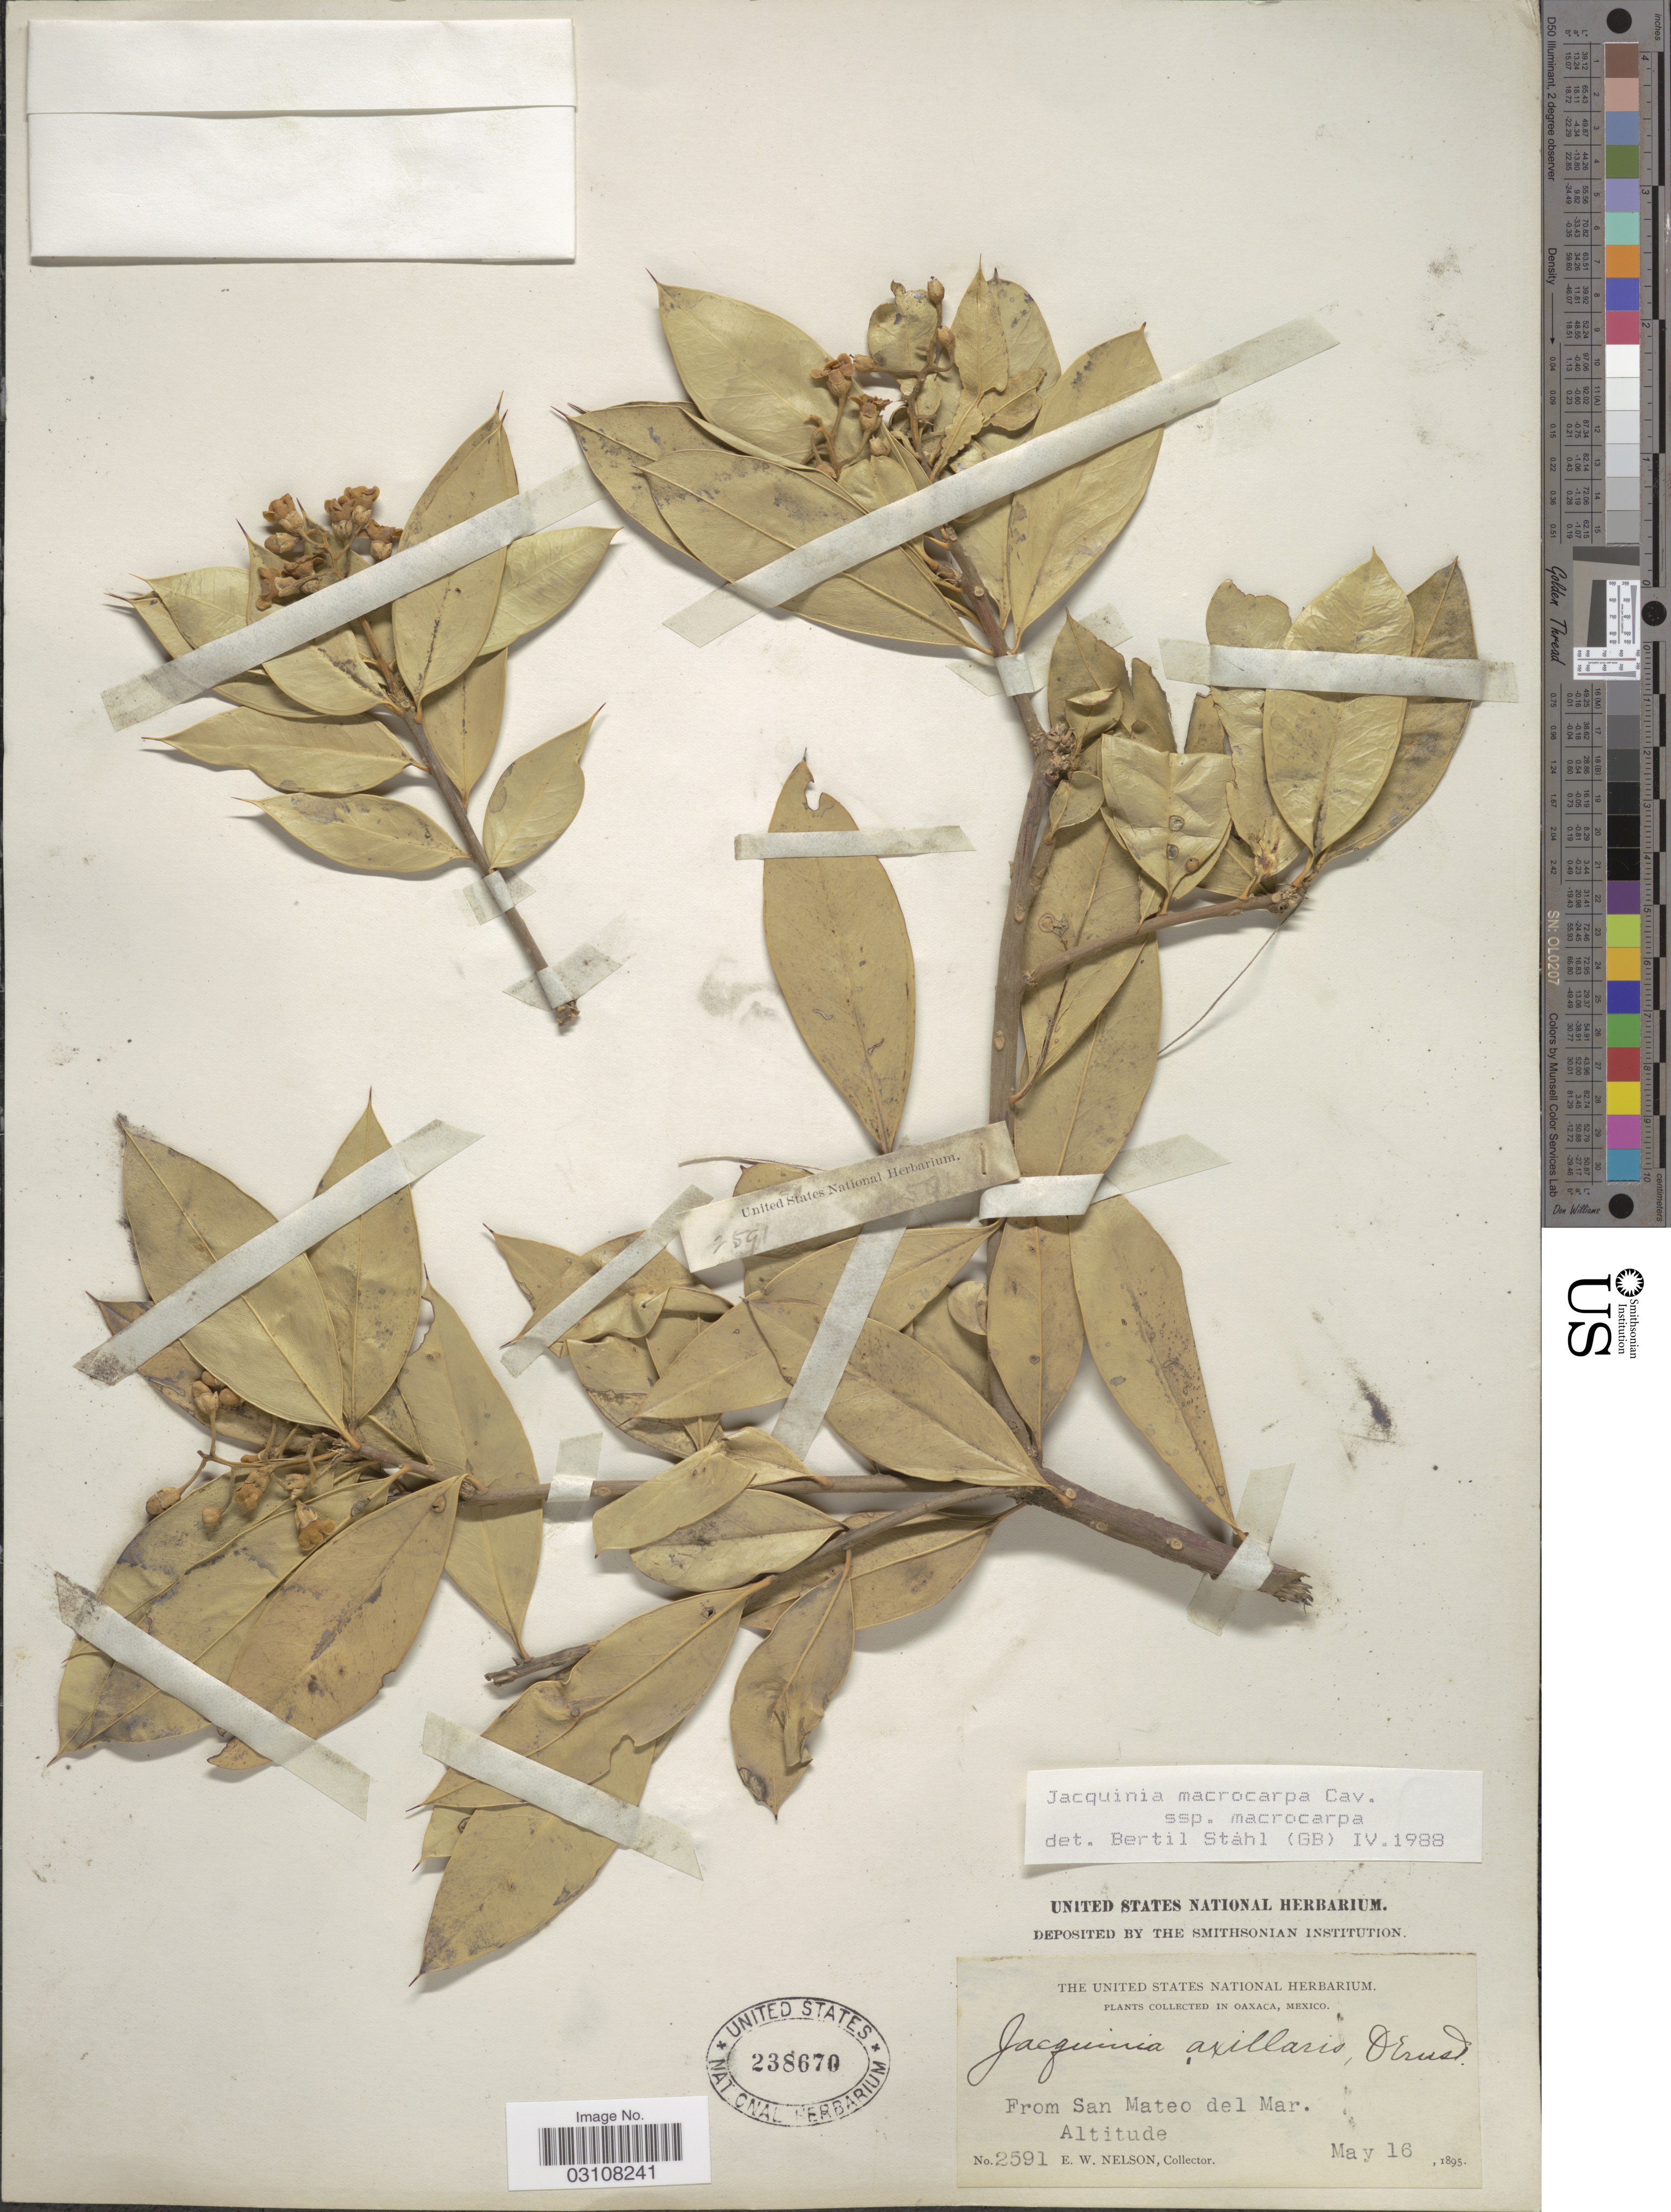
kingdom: Plantae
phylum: Tracheophyta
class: Magnoliopsida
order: Ericales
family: Primulaceae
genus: Jacquinia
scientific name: Jacquinia macrocarpa subsp. macrocarpa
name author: Cav.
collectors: E. W. Nelson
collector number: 2591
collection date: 1895-05-16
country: Mexico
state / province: Oaxaca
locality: From San Mateo del Mar.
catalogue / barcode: US 238670